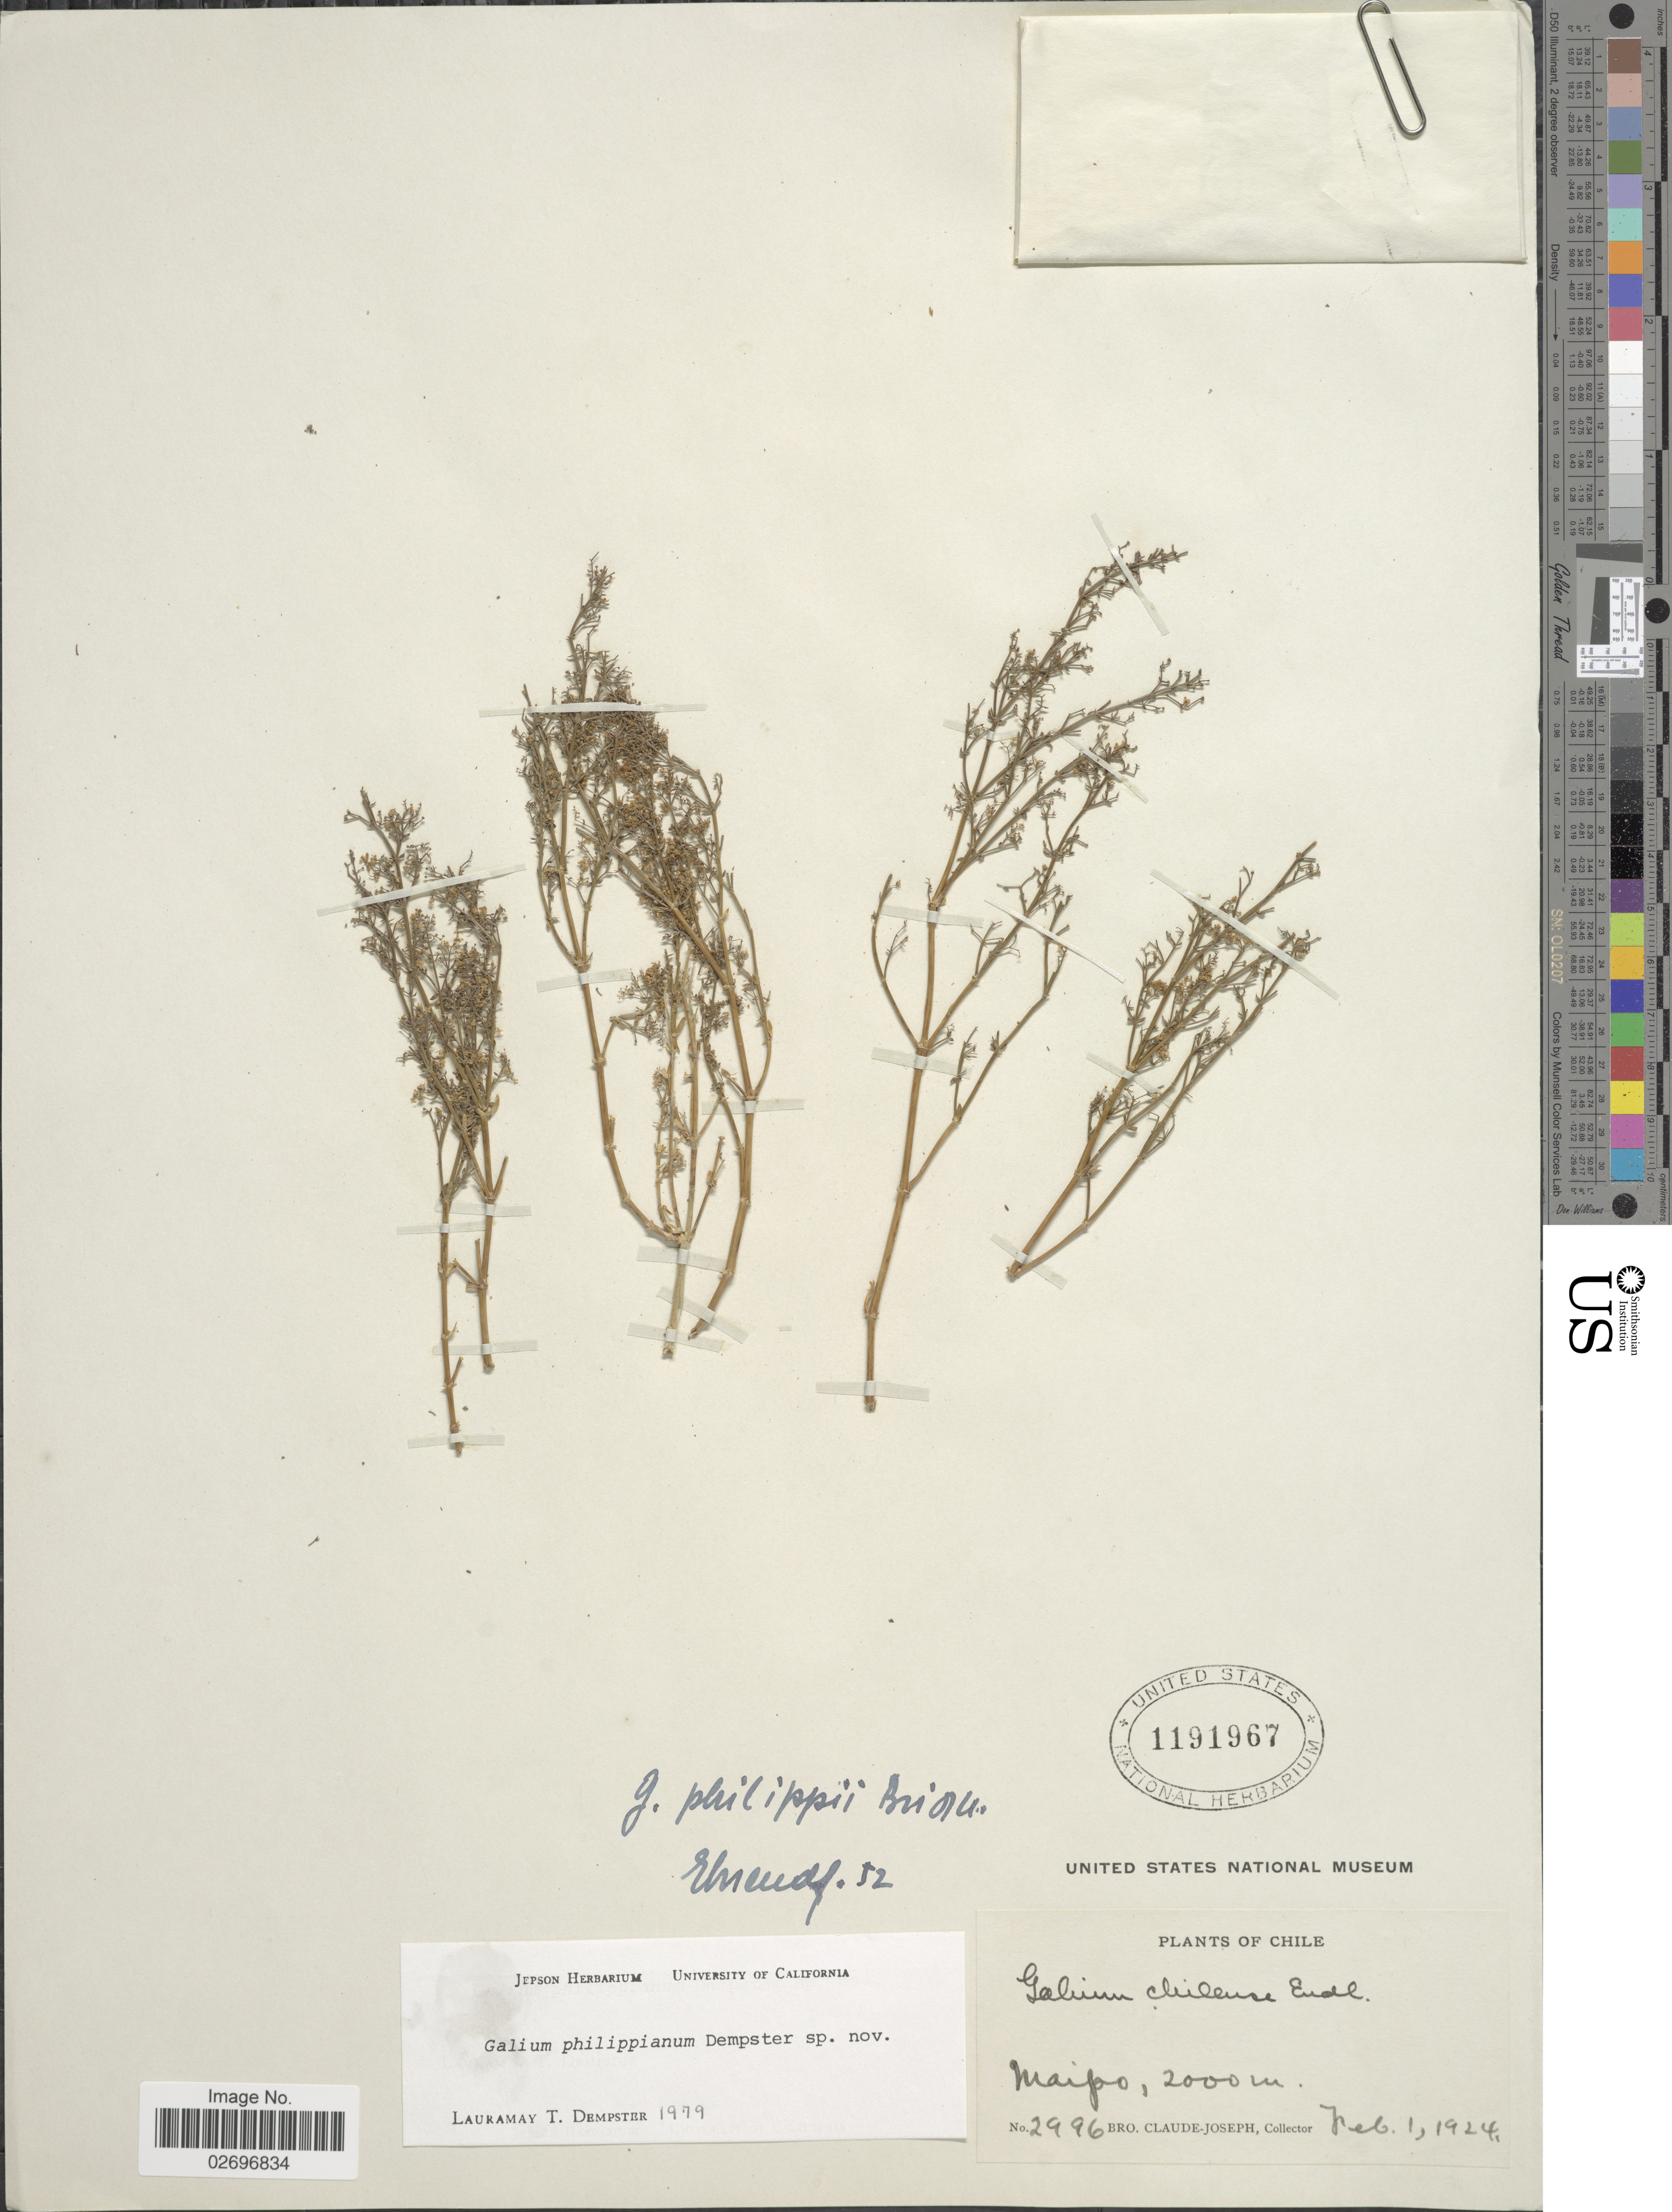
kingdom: Plantae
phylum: Tracheophyta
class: Magnoliopsida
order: Gentianales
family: Rubiaceae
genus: Galium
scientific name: Galium philippianum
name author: Dempster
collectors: Bro. Claude-Joseph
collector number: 2996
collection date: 1924-02-01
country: Chile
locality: Maipo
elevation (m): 2000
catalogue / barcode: US 1191967